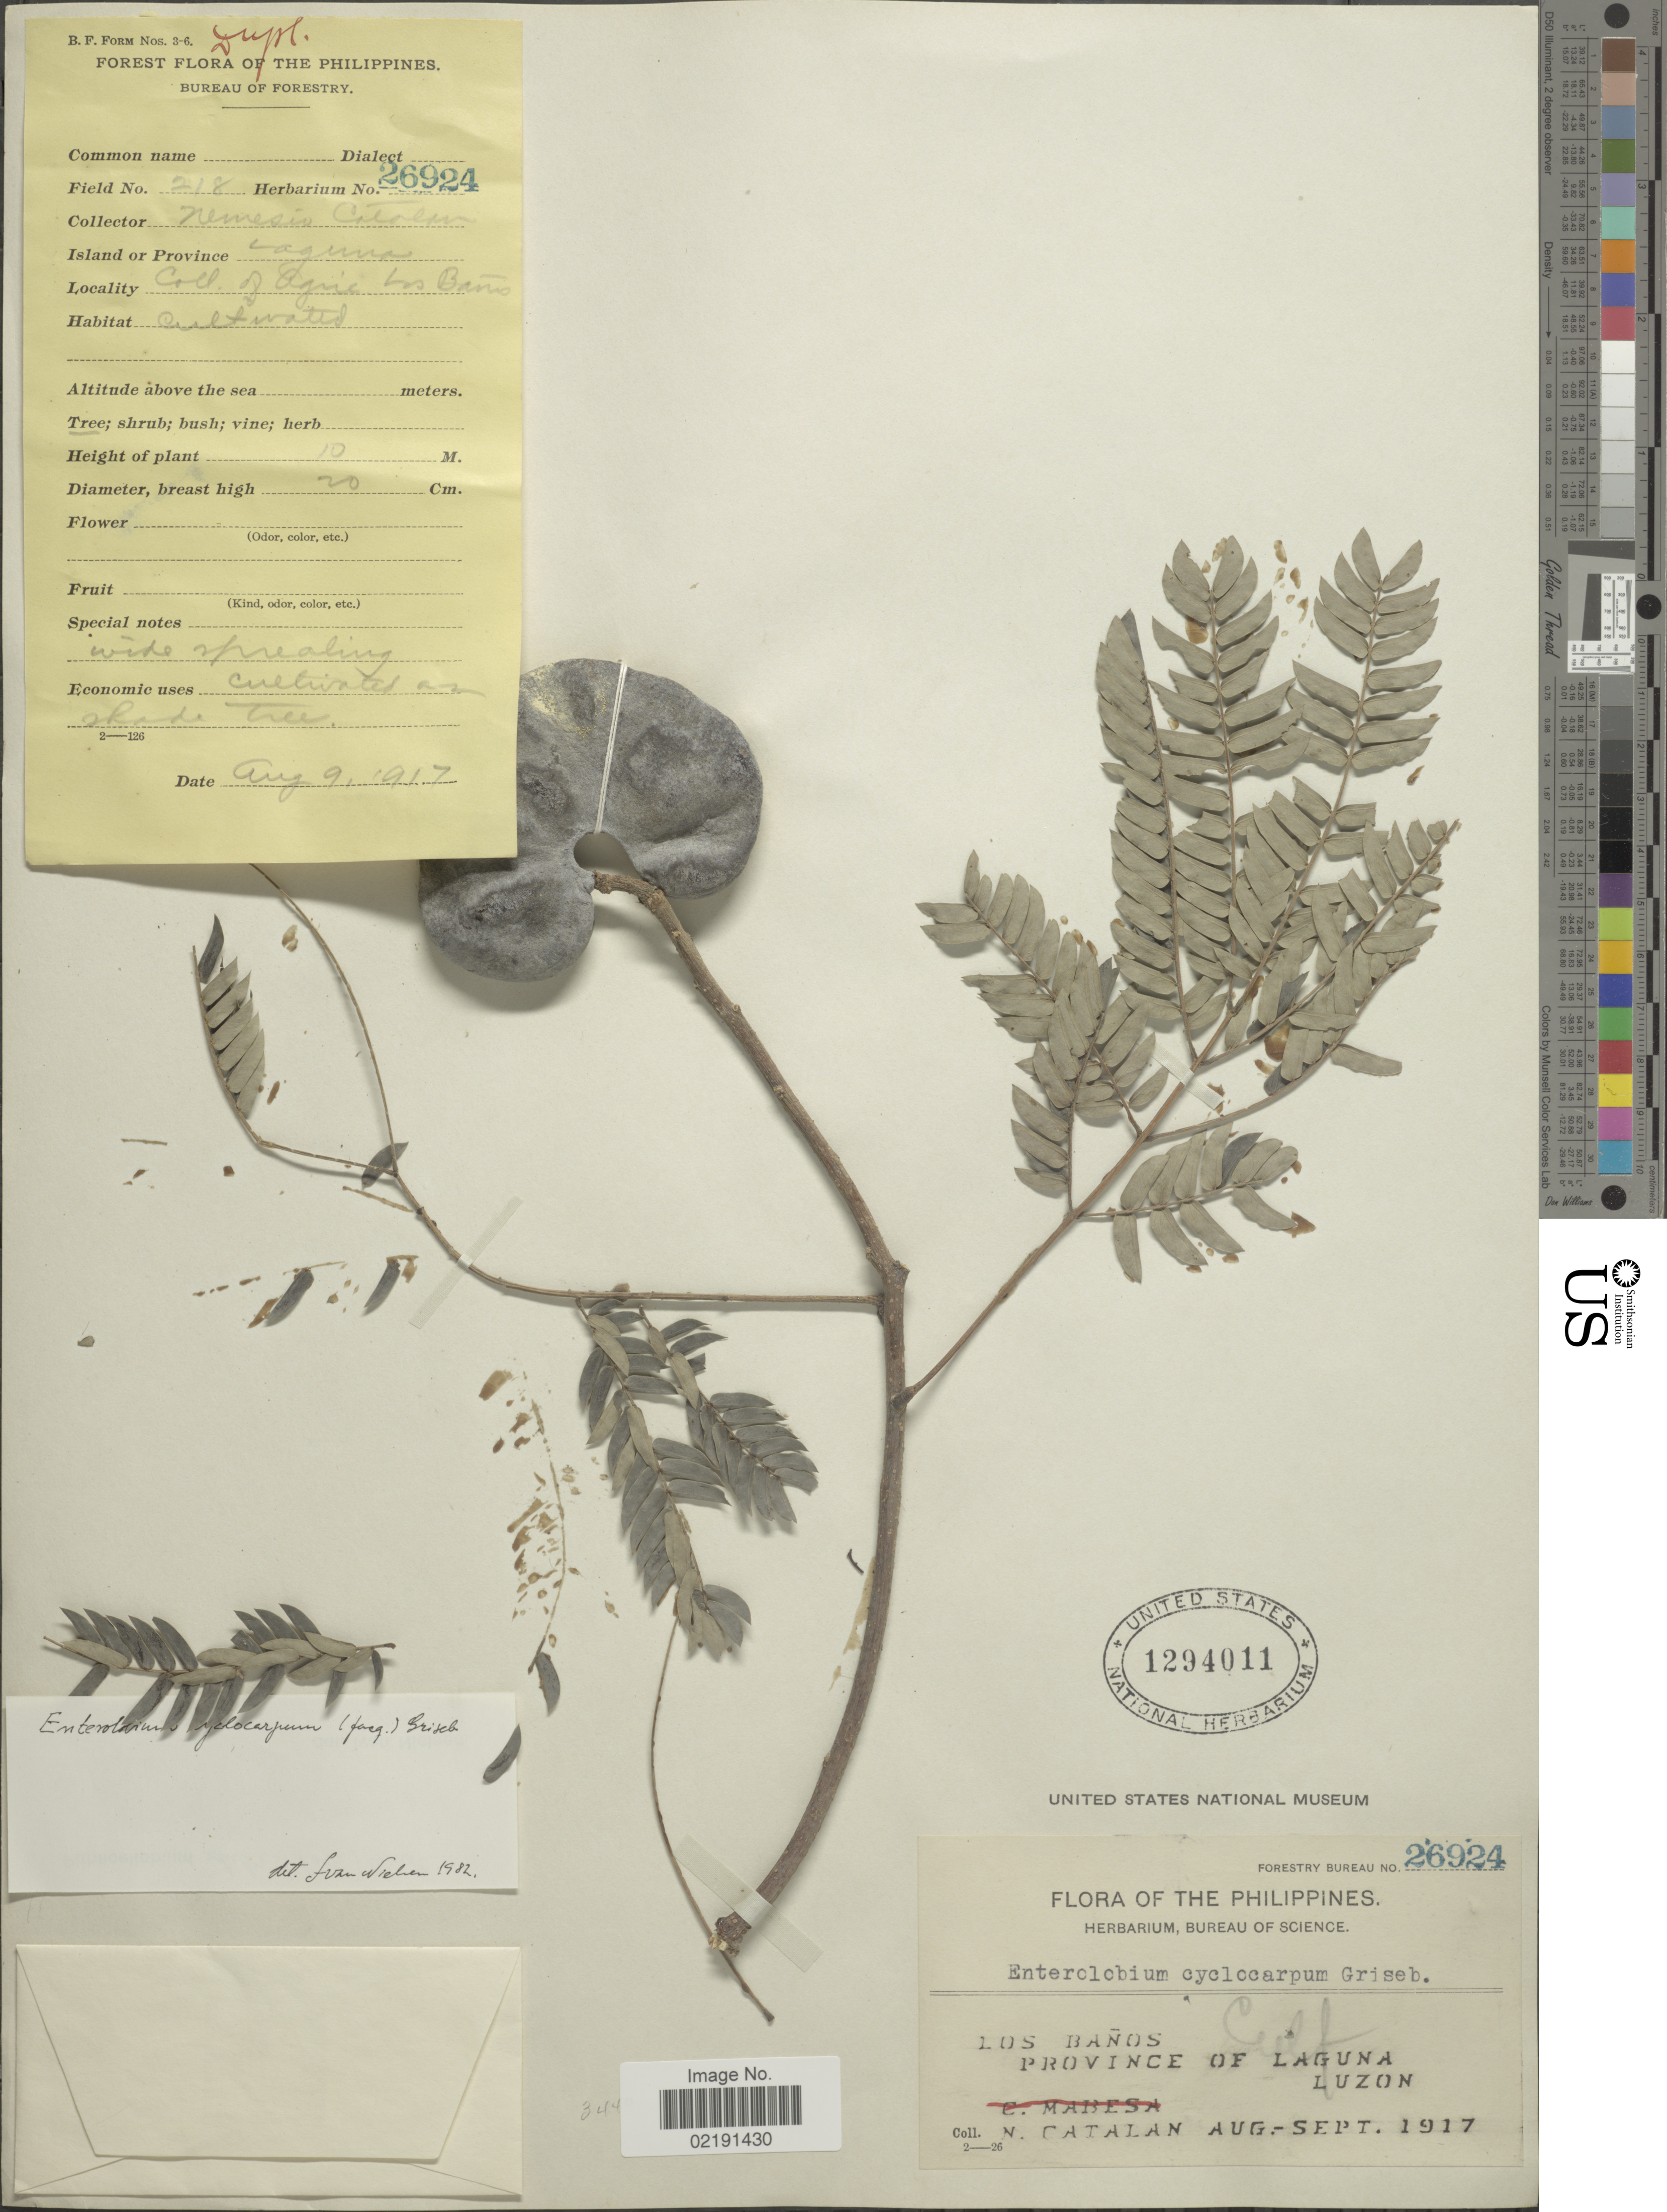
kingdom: Plantae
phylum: Tracheophyta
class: Magnoliopsida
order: Fabales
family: Fabaceae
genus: Enterolobium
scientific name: Enterolobium cyclocarpum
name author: (Jacq.) Griseb.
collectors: N. Catalan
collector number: Forestry Bureau 26924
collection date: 1917-08/1917-09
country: Philippines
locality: Los Baños. Province of Laguna. Luzon.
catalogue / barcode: US 1294011